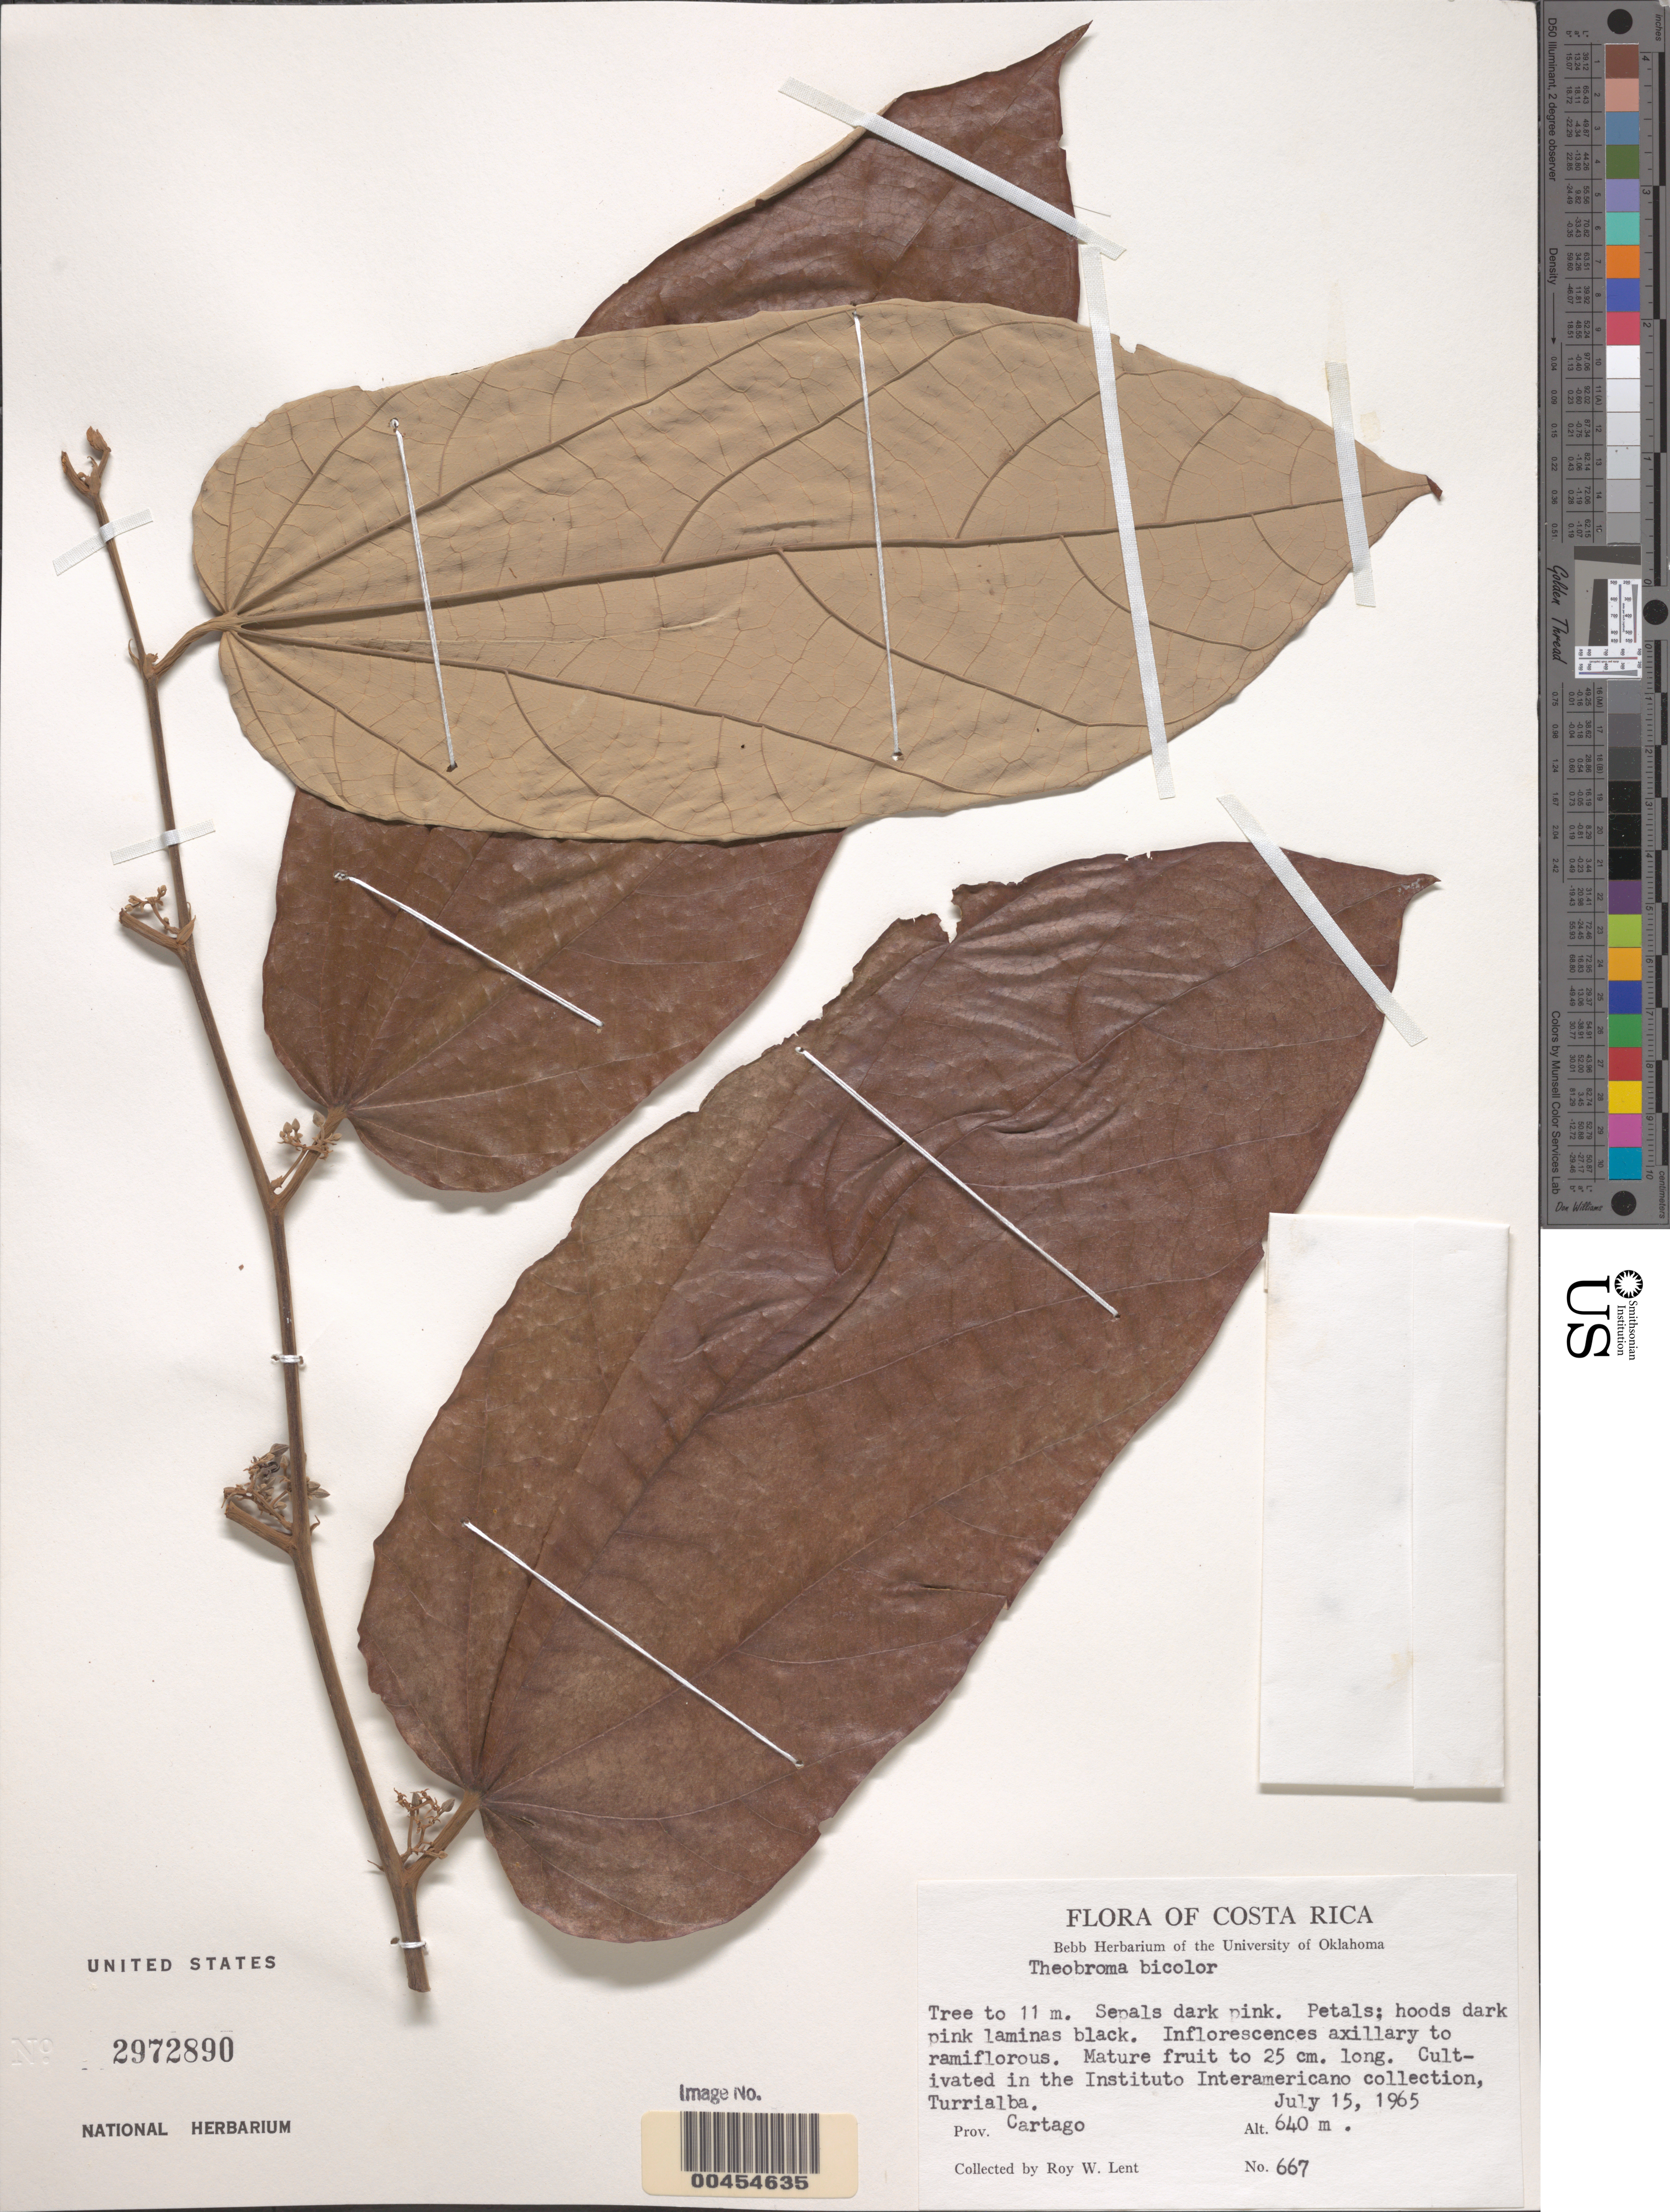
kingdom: Plantae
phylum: Tracheophyta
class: Magnoliopsida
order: Malvales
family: Malvaceae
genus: Theobroma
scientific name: Theobroma bicolor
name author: Bonpl.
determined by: Dorr, L. J., (BOT), Smithsonian Institution - National Museum of Natural History (UNITED STATES)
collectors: R. W. Lent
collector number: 667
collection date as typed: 17 Jul 1965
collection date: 1965-07-17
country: Costa Rica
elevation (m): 640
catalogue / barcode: US 2972890